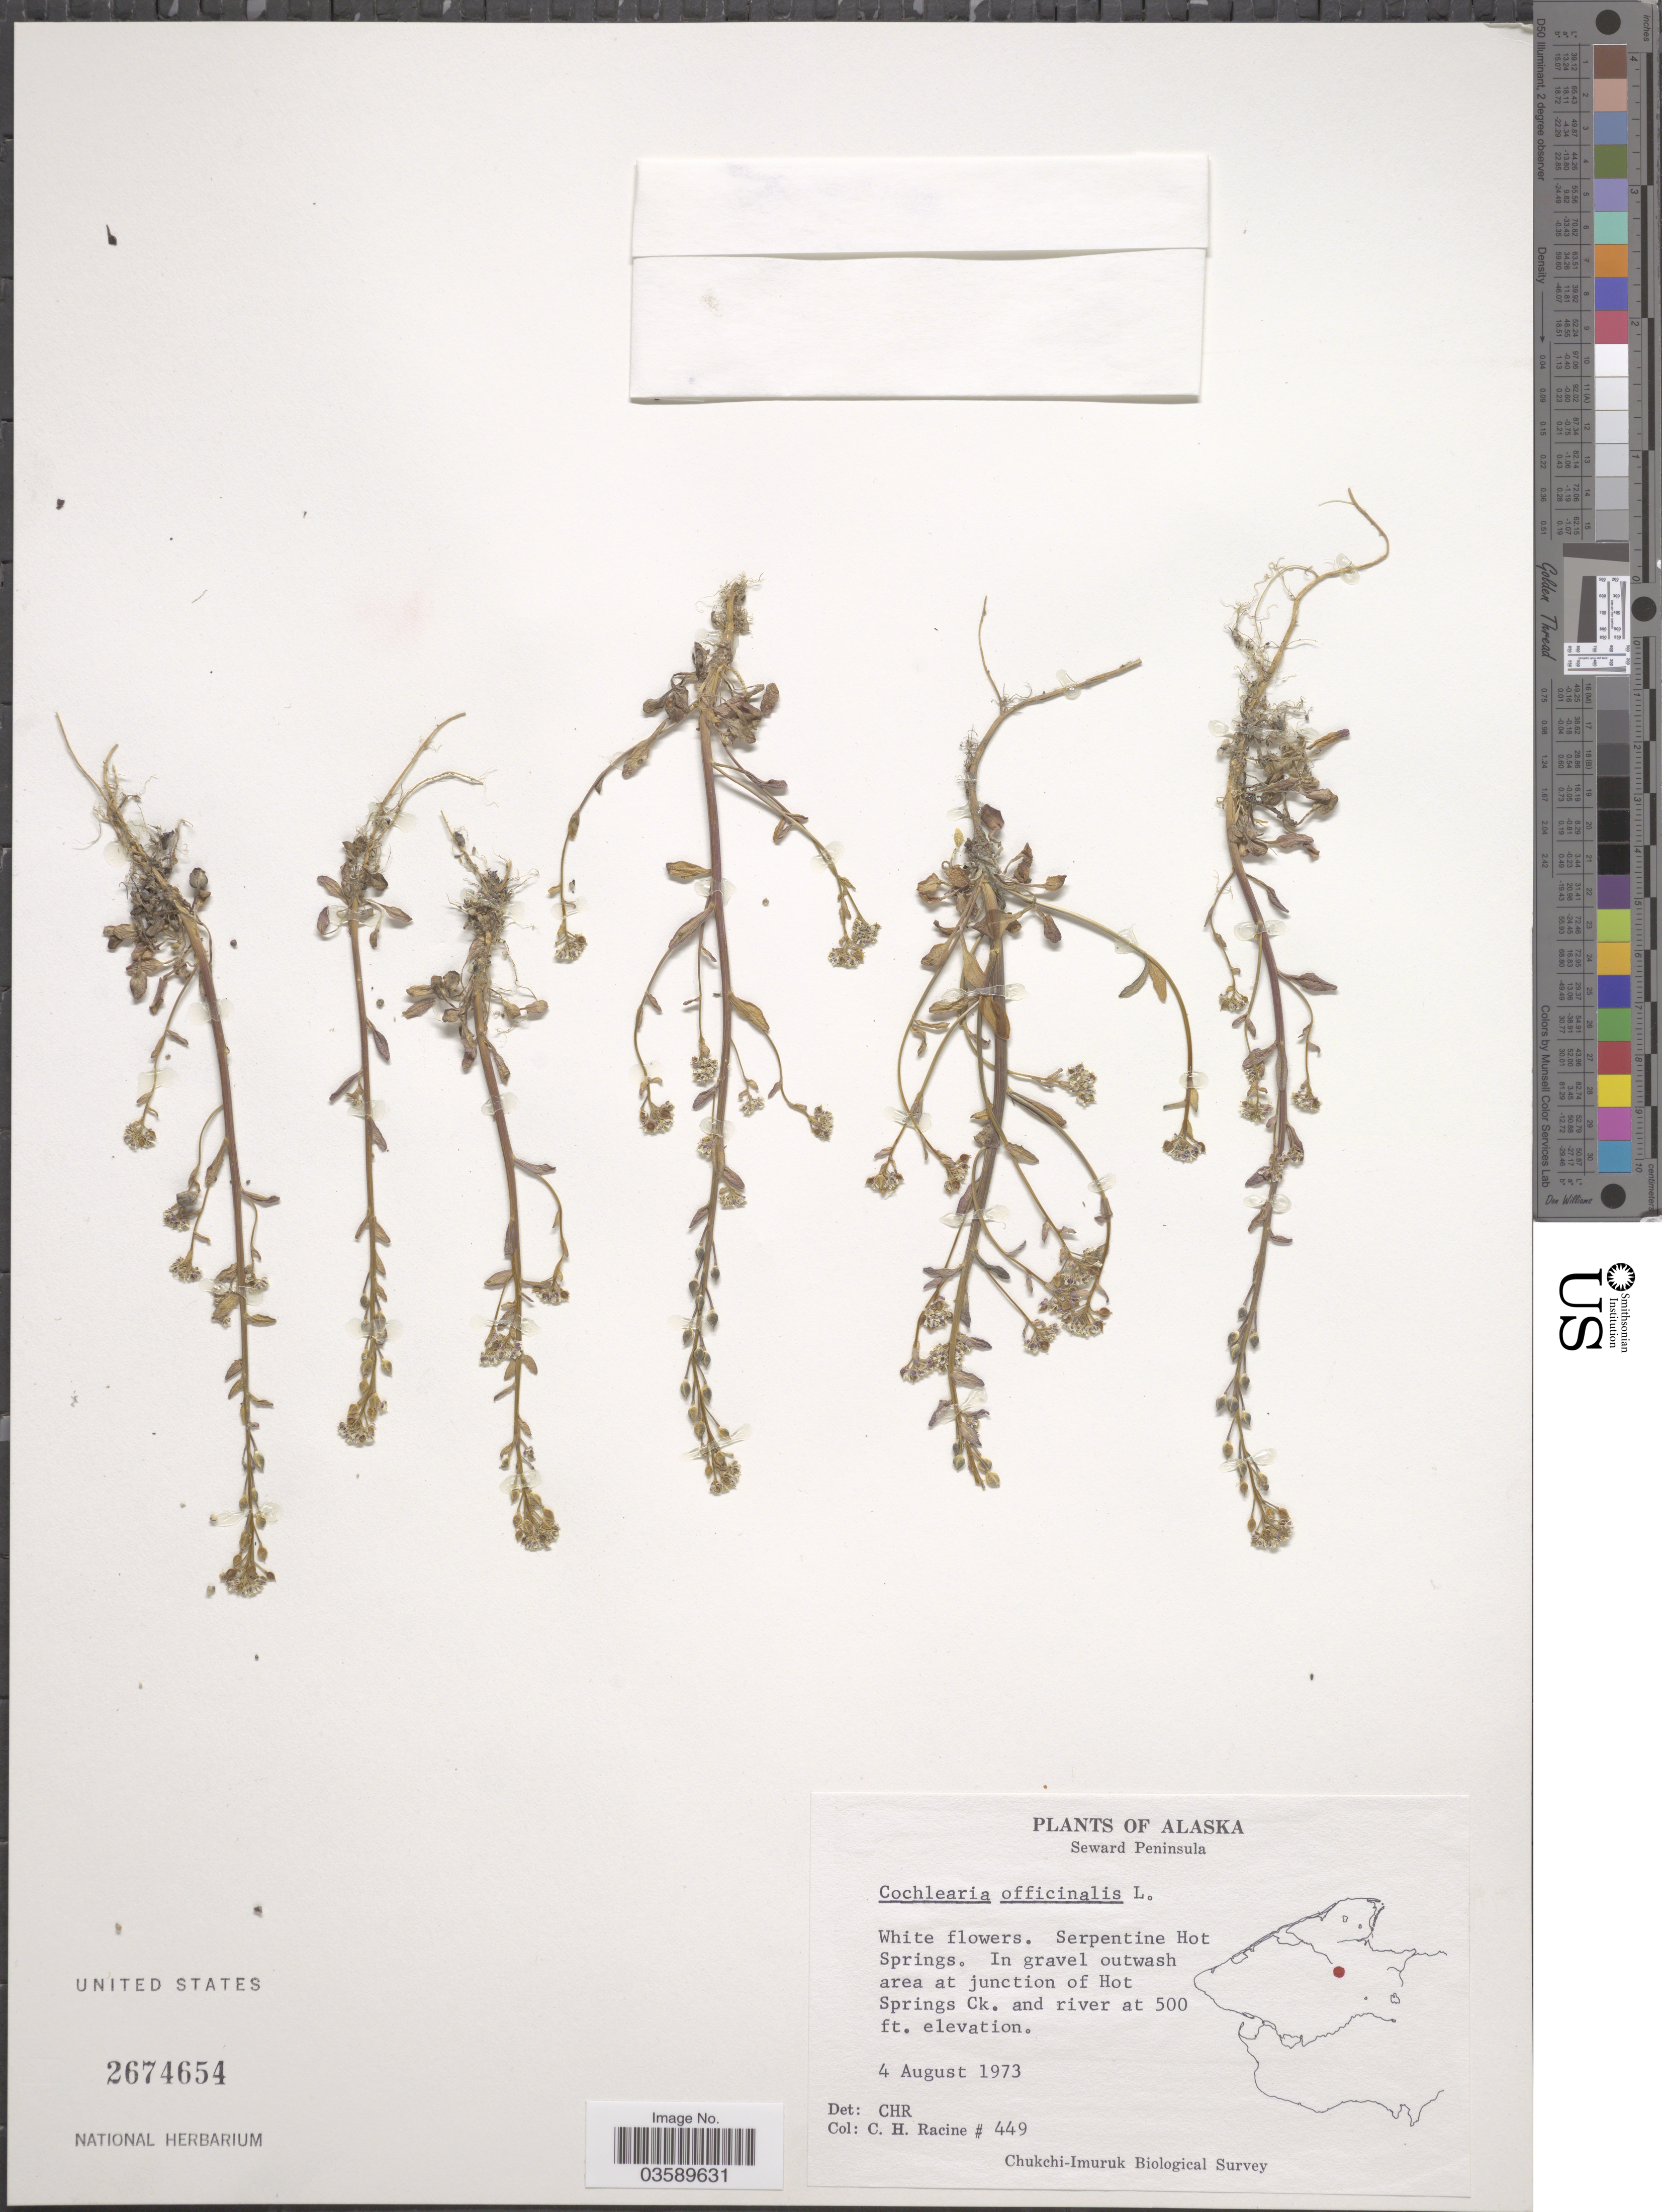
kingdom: Plantae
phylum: Tracheophyta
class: Magnoliopsida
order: Brassicales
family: Brassicaceae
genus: Cochlearia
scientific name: Cochlearia officinalis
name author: L.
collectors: C. Racine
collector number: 449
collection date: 1973-08-04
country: United States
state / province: Alaska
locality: Seward Peninsula. Serpentine Hot Springs. In gravel outwash area at junction of Hot Springs Ck. and river.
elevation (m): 152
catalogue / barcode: US 2674654